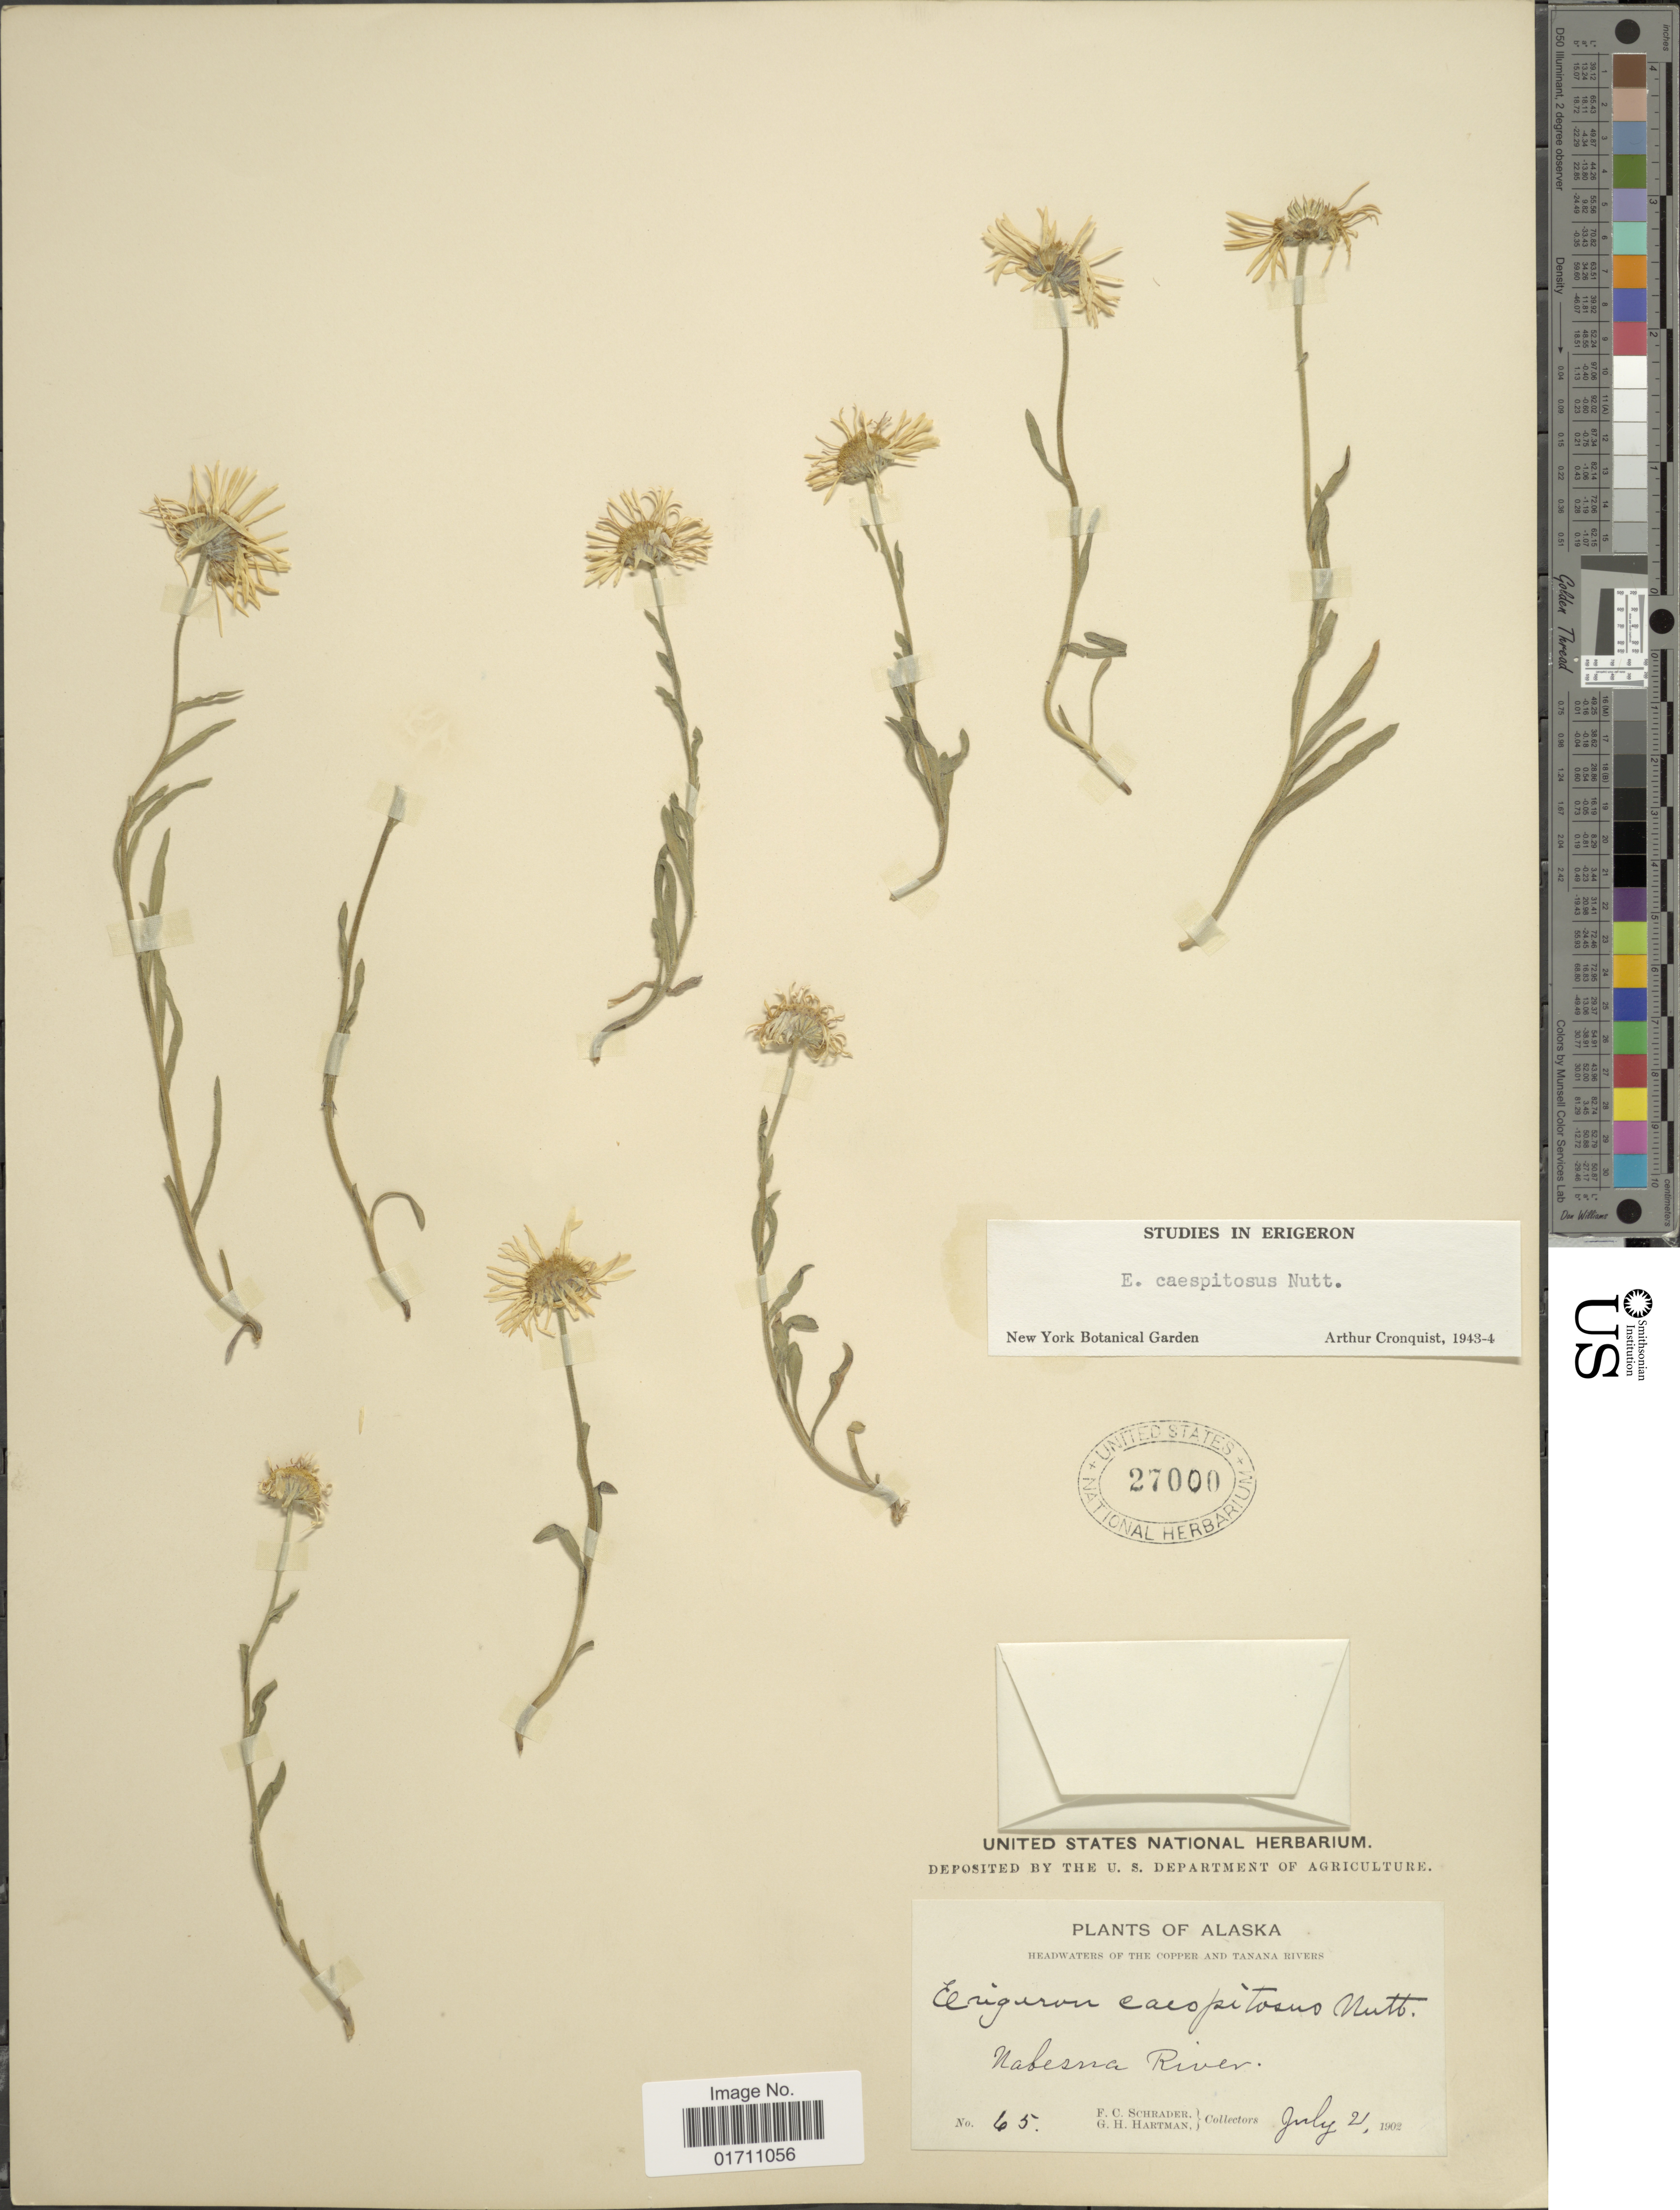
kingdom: Plantae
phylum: Tracheophyta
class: Magnoliopsida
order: Asterales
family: Asteraceae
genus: Erigeron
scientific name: Erigeron caespitosus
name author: Nutt.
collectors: F. C. Schrader & G. H. Hartman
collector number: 65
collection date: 1902-07-21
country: United States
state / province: Alaska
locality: Headwaters of the Copper and Tanana Rivers, Nabesna River.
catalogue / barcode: US 27000